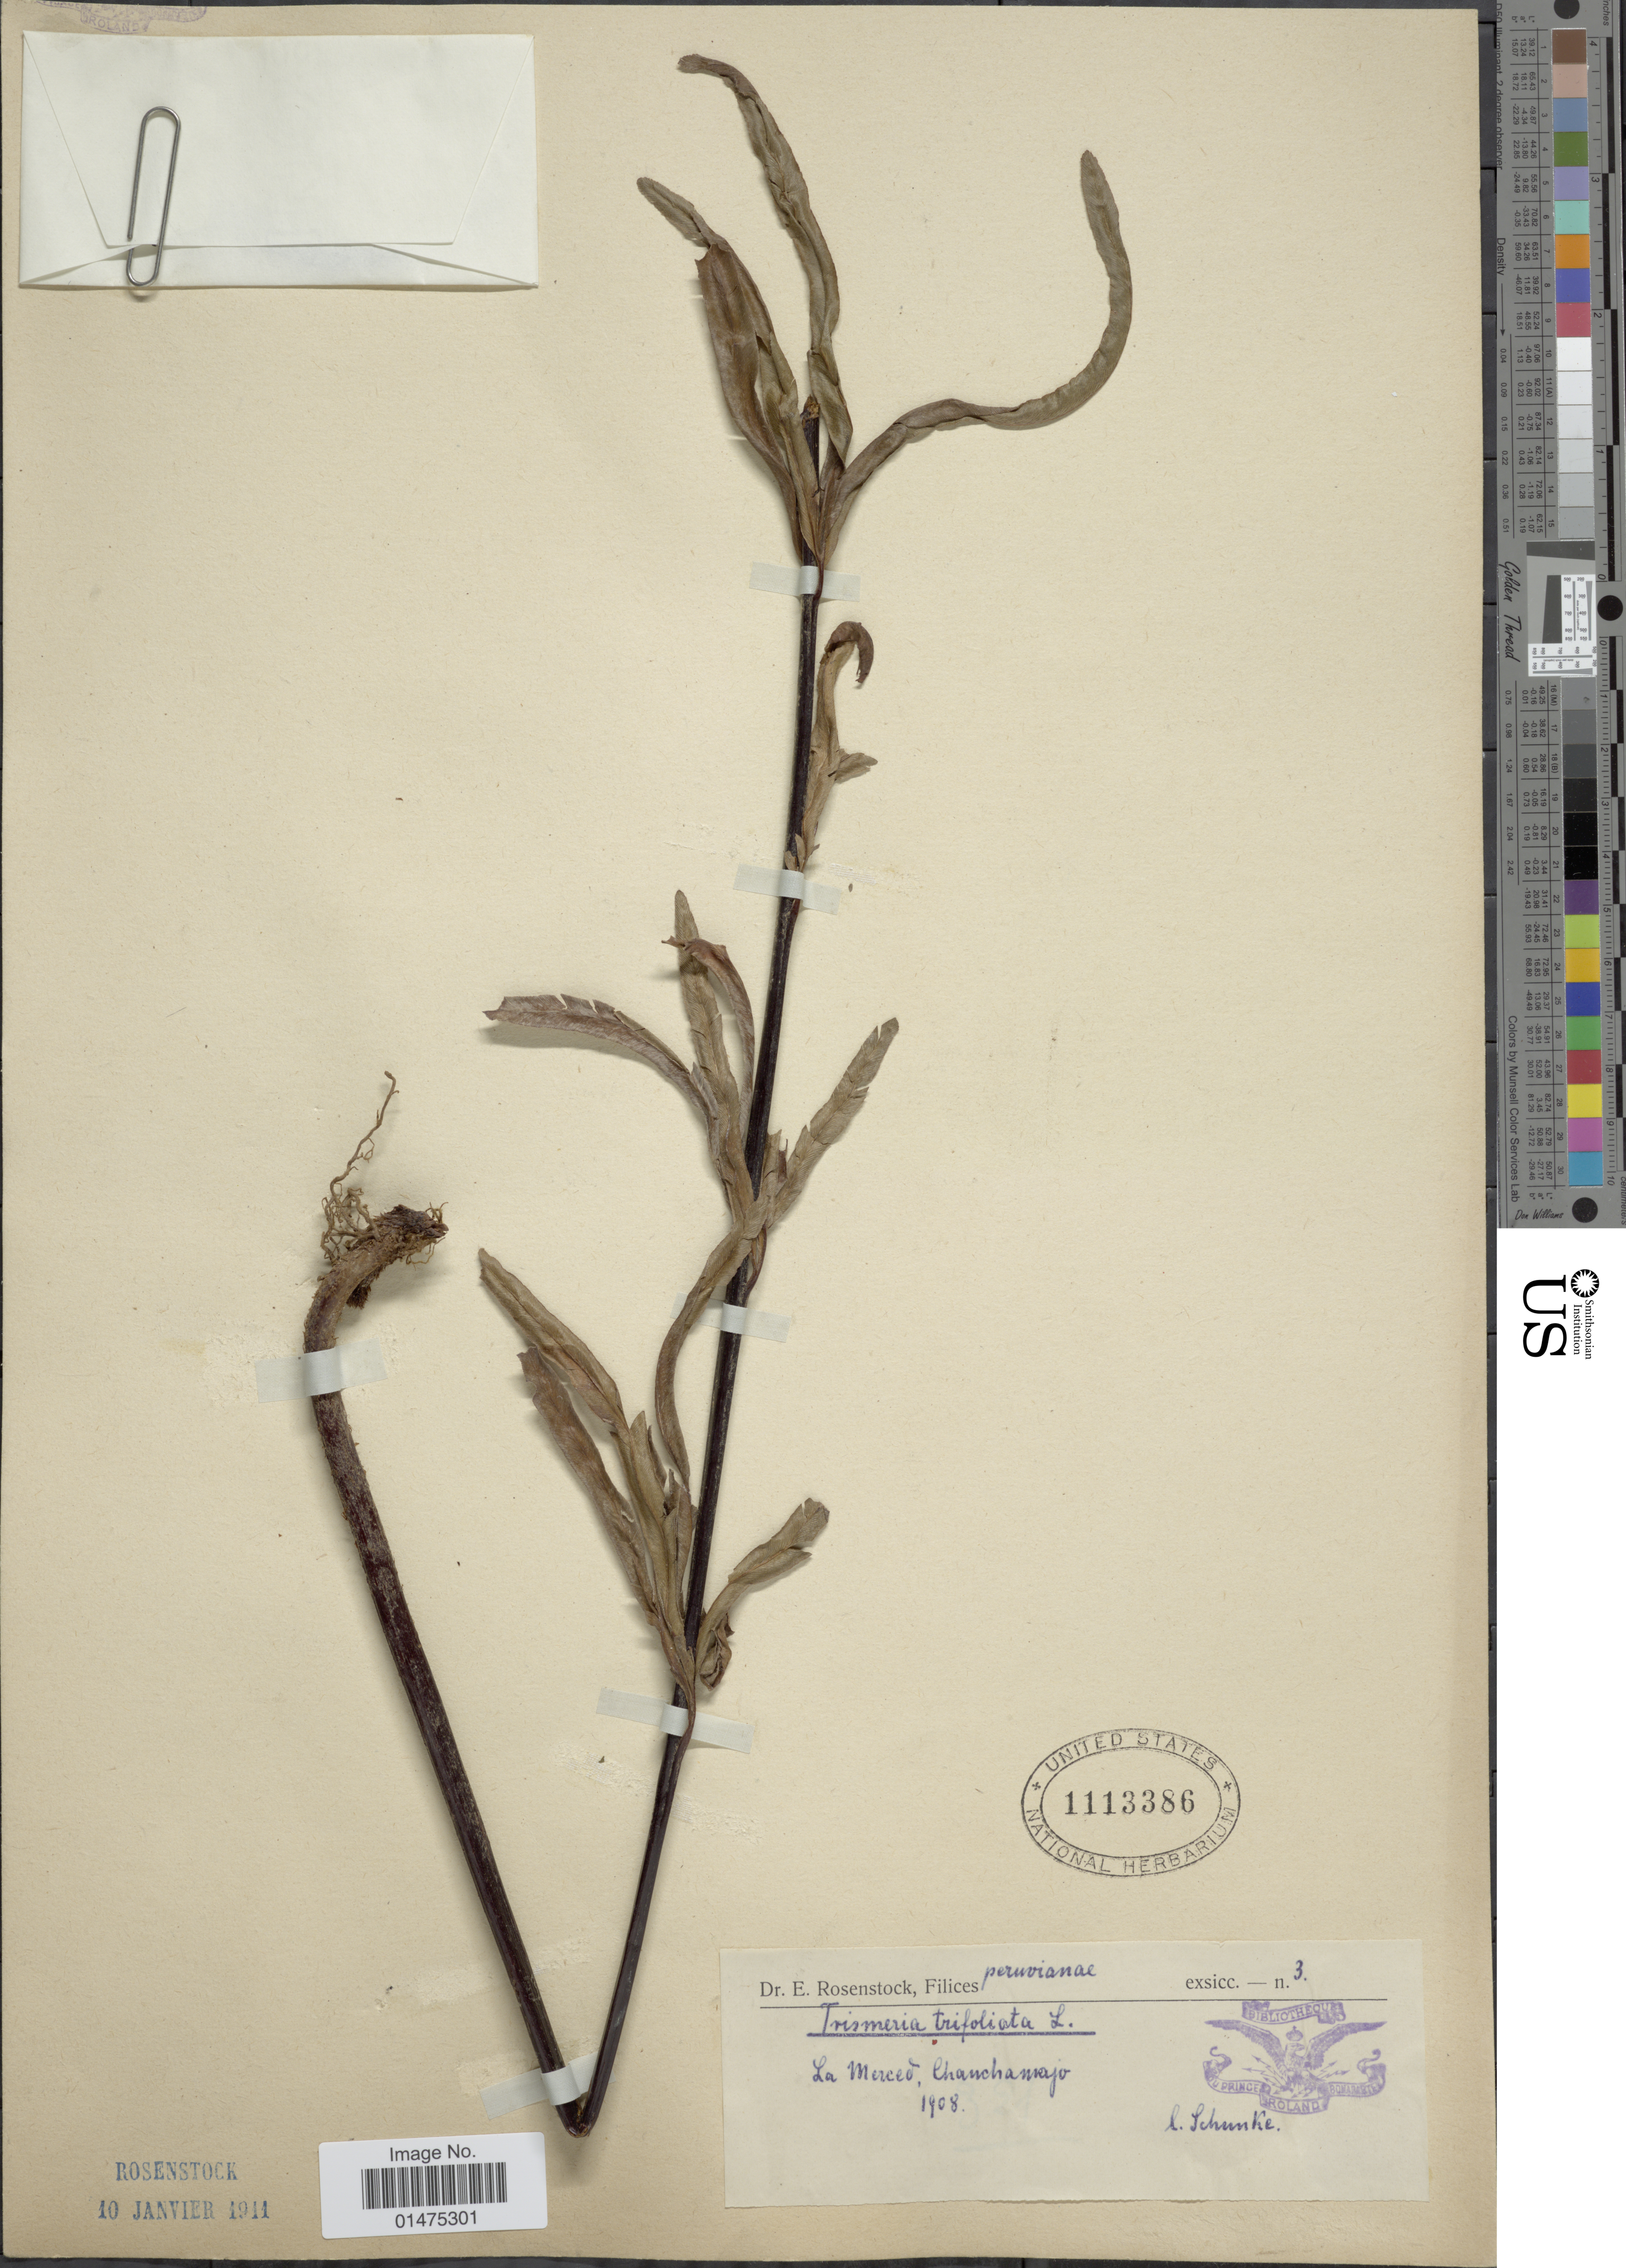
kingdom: Plantae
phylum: Tracheophyta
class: Polypodiopsida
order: Polypodiales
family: Pteridaceae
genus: Pityrogramma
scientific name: Pityrogramma trifoliata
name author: (L.) R.M. Tryon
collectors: Schunke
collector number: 3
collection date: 1908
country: Peru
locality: La Merced, Chanchamayo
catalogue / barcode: US 1113386